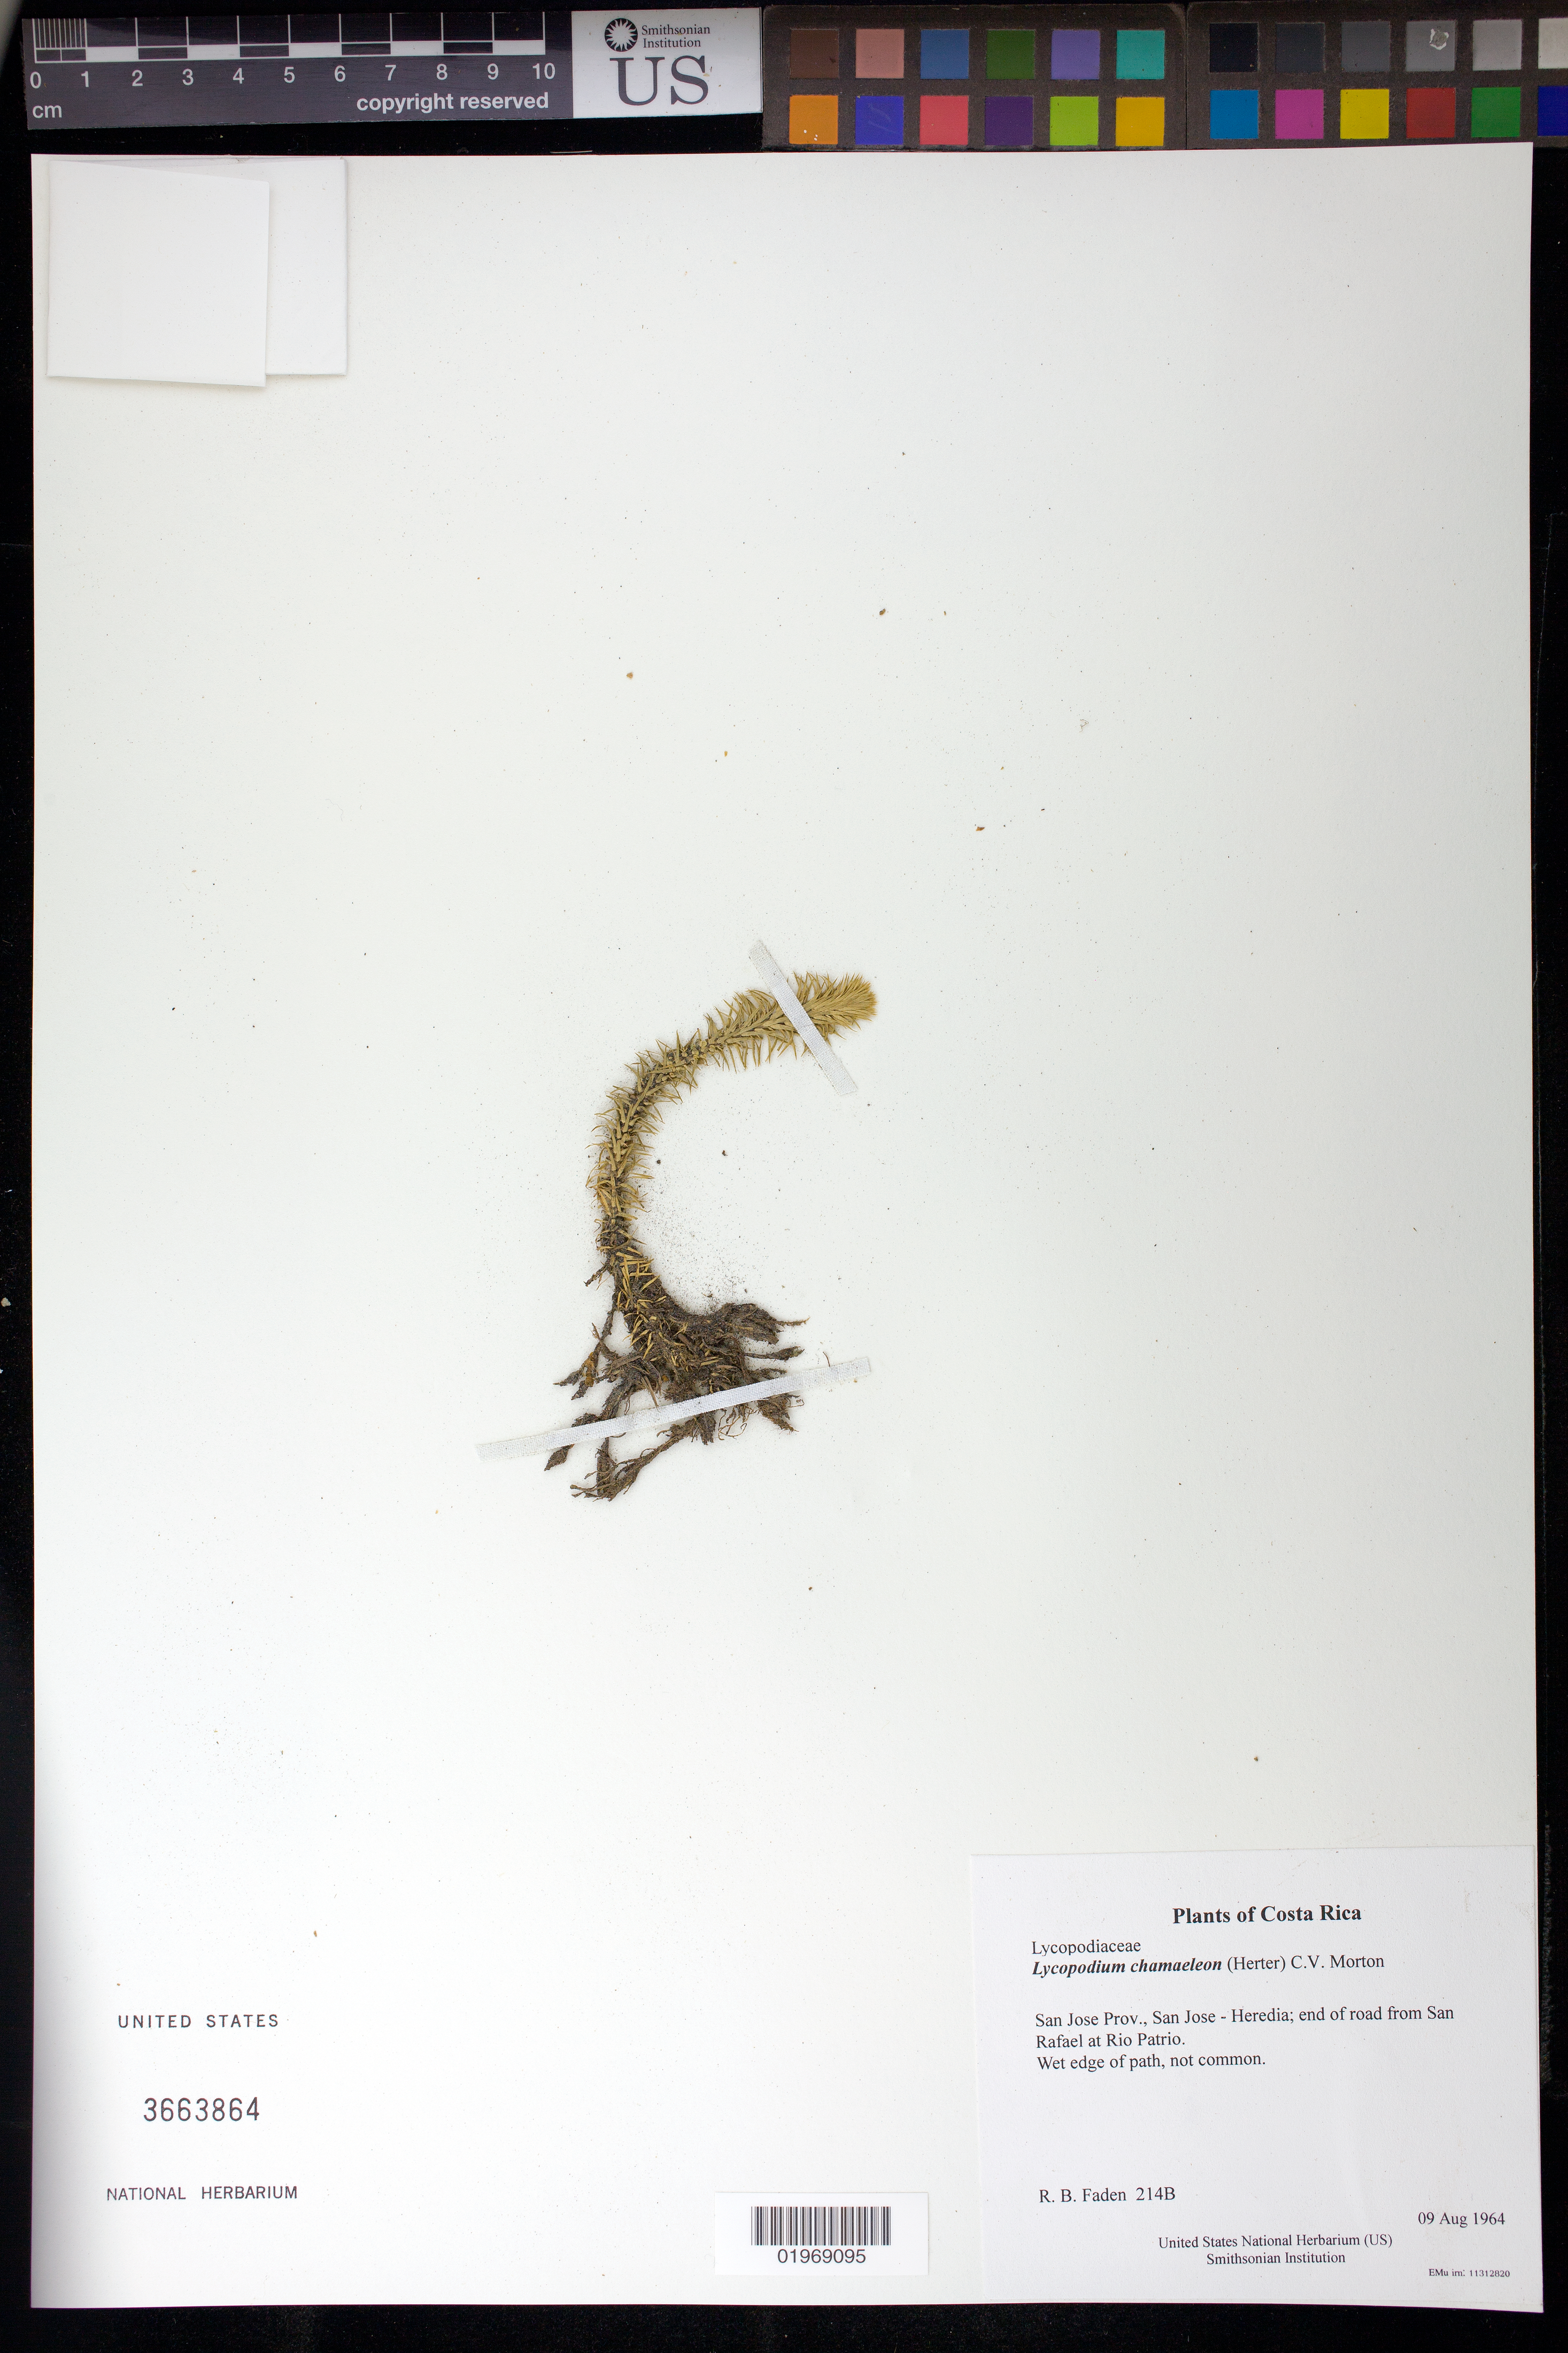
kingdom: Plantae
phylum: Tracheophyta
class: Lycopodiopsida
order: Lycopodiales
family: Lycopodiaceae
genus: Phlegmariurus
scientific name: Phlegmariurus chamaeleon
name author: (Herter) B. Øllg.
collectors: R. B. Faden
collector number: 214B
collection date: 1964-08-09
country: Costa Rica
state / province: San Jose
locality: San Jose - Heredia; end of road from San Rafael at Rio Patrio.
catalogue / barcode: US 3663864